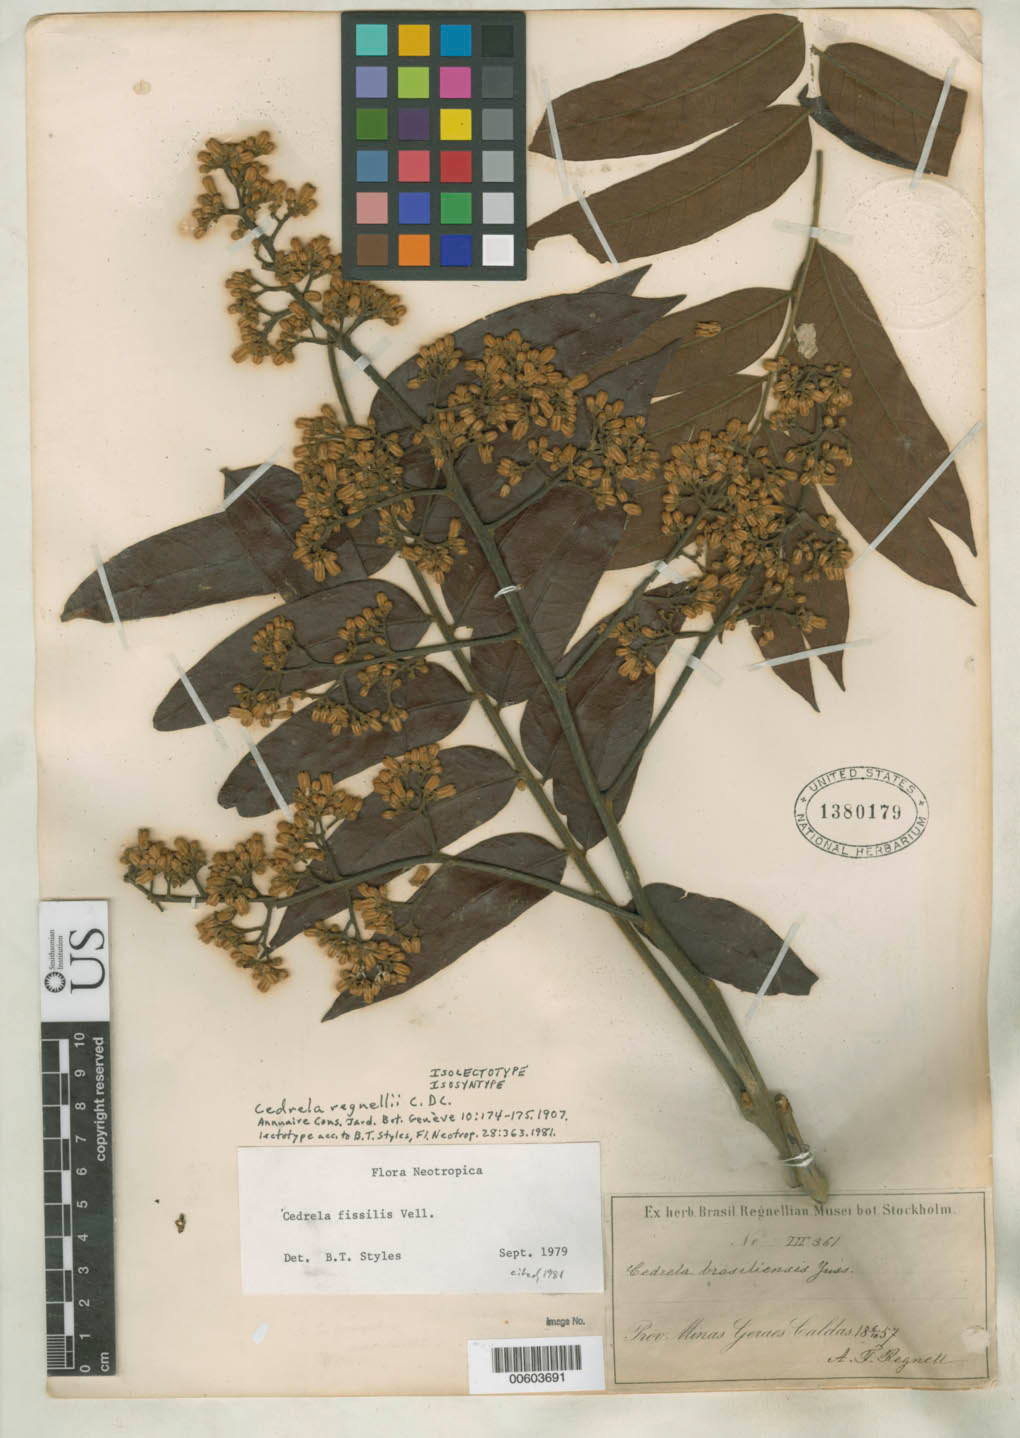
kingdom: Plantae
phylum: Tracheophyta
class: Magnoliopsida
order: Sapindales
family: Meliaceae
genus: Cedrela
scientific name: Cedrela regnellii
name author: C. DC.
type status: Isolectotype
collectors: A. F. Regnell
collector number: III 361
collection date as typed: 06 Oct 1857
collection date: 1857-10-06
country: Brazil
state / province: Minas Gerais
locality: Caldas.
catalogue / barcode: US 1380179